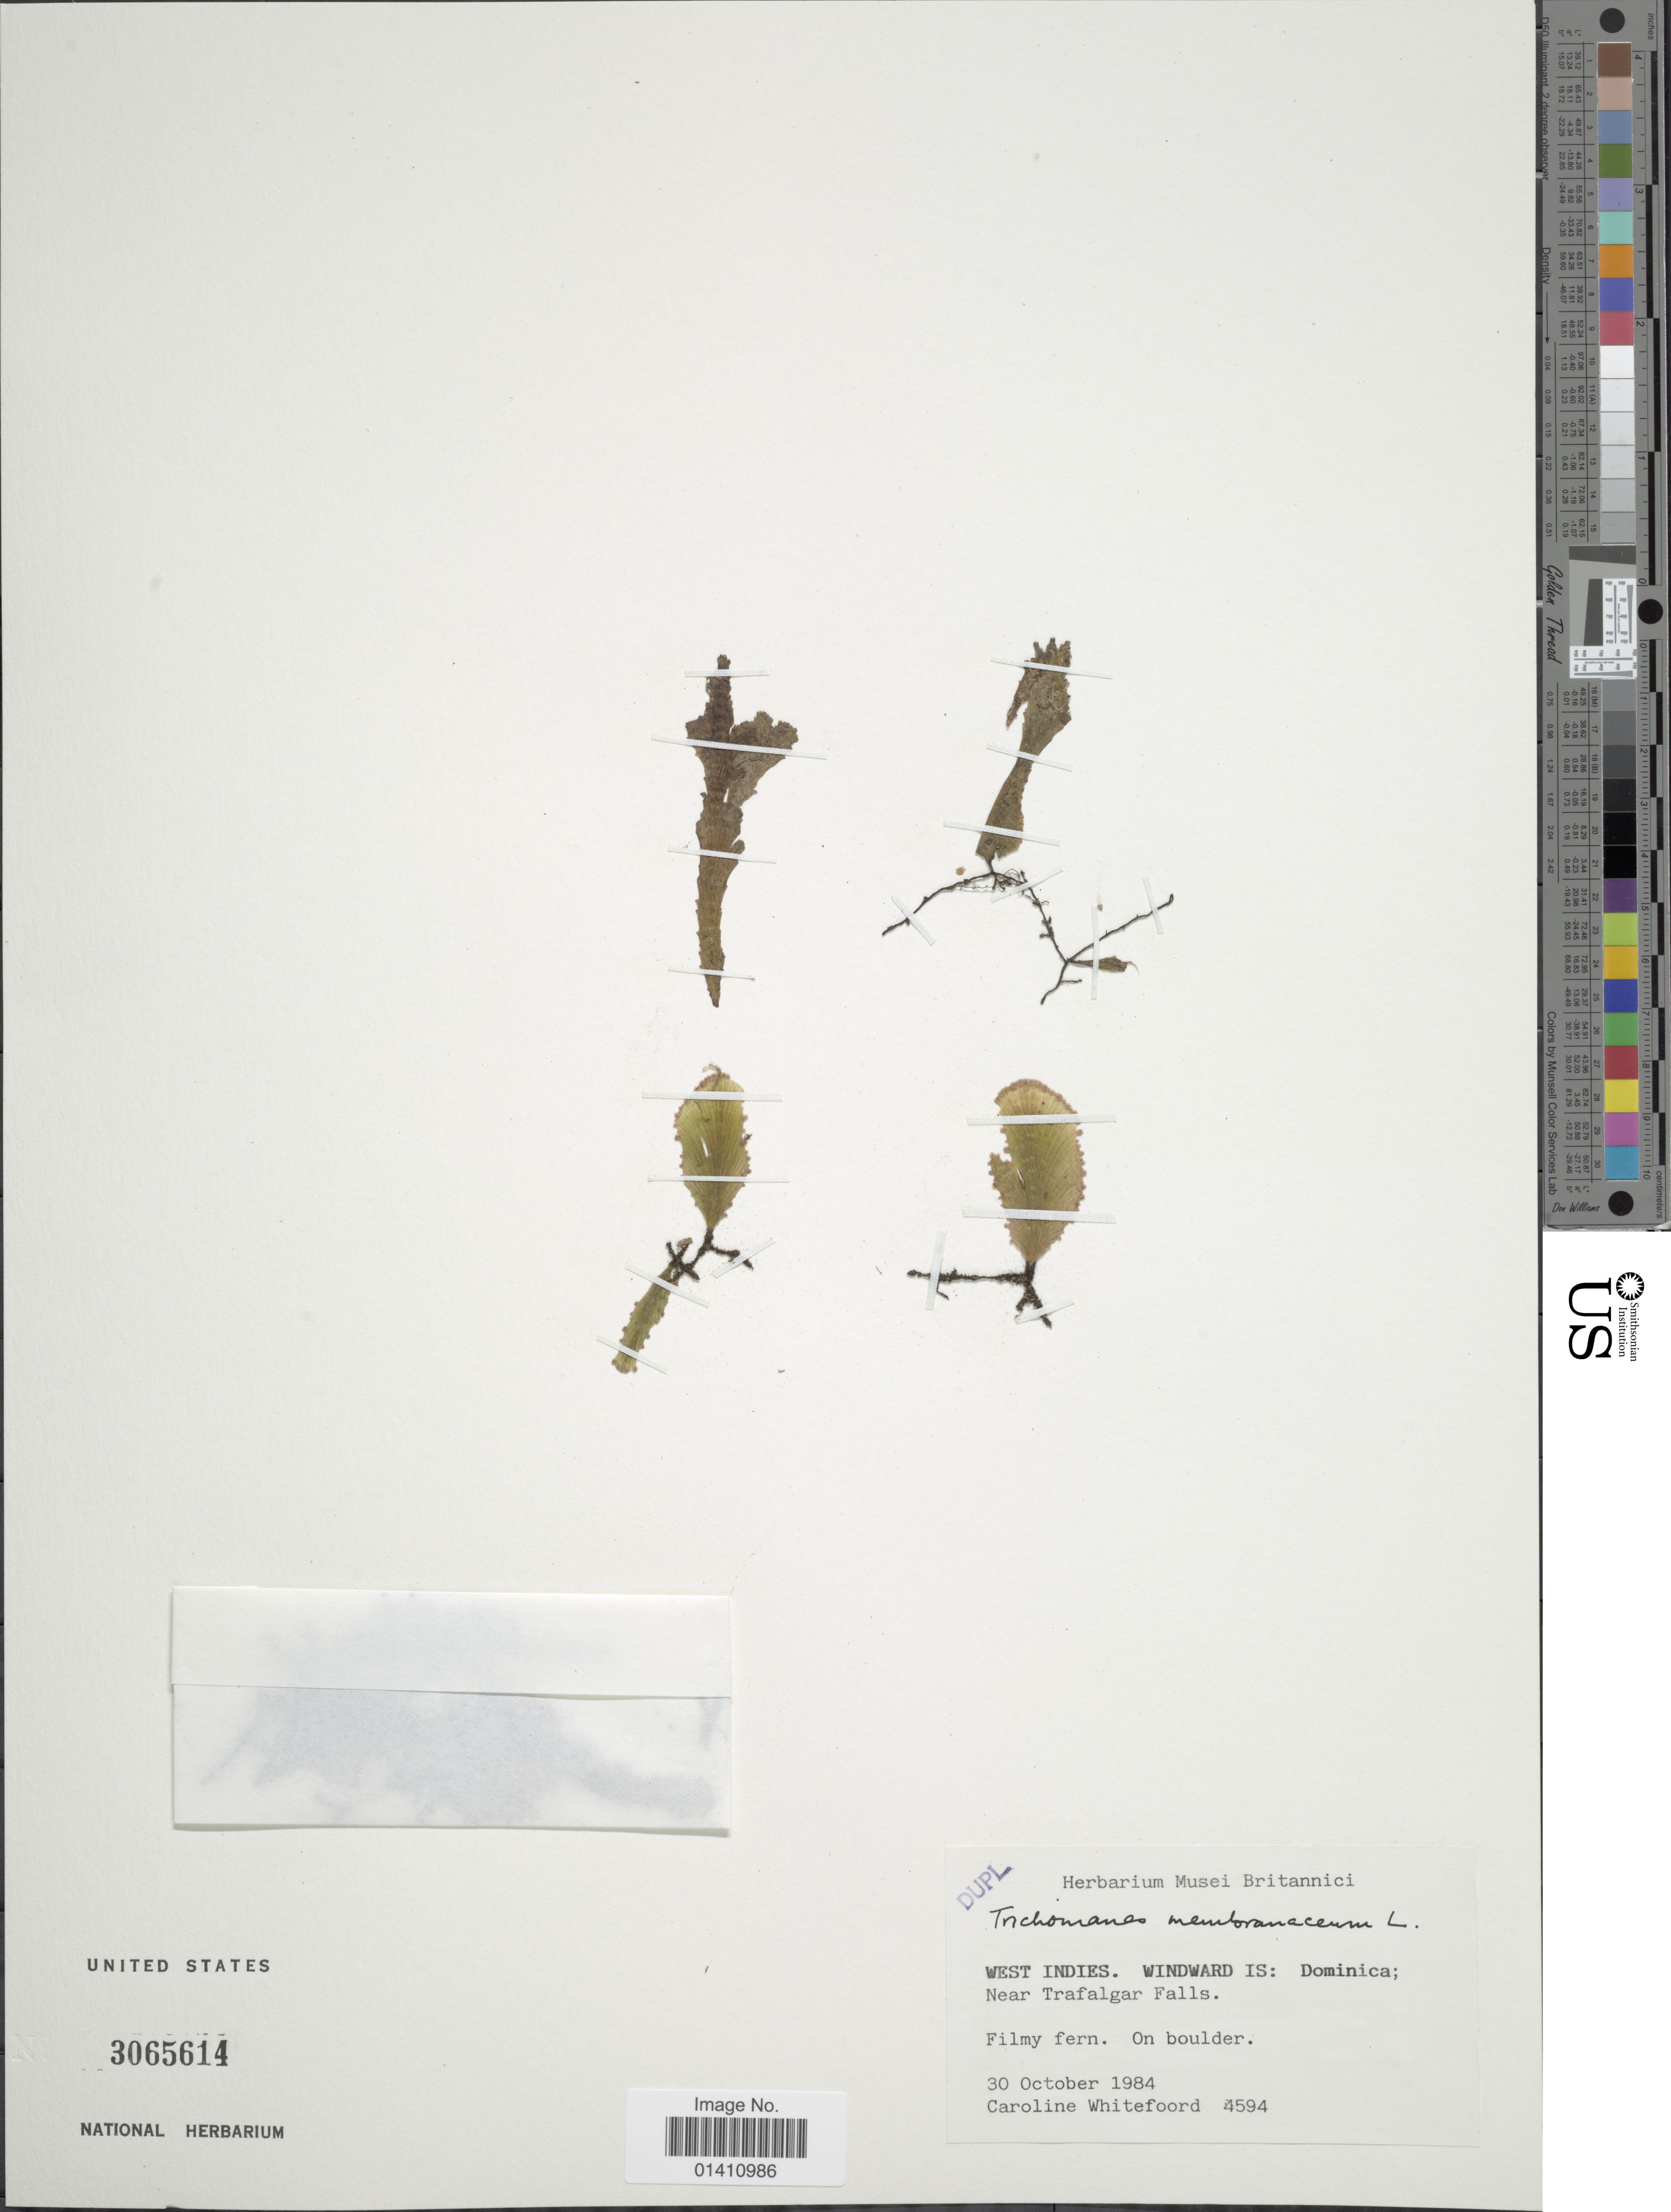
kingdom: Plantae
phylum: Tracheophyta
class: Polypodiopsida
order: Hymenophyllales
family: Hymenophyllaceae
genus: Didymoglossum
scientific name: Didymoglossum membranaceum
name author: (L.) Vareschi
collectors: C. Whitefoord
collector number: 4594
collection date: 1984-10-30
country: Dominica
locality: West Indies. Windward Is: Near Trafalgar Falls.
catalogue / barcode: US 3065614